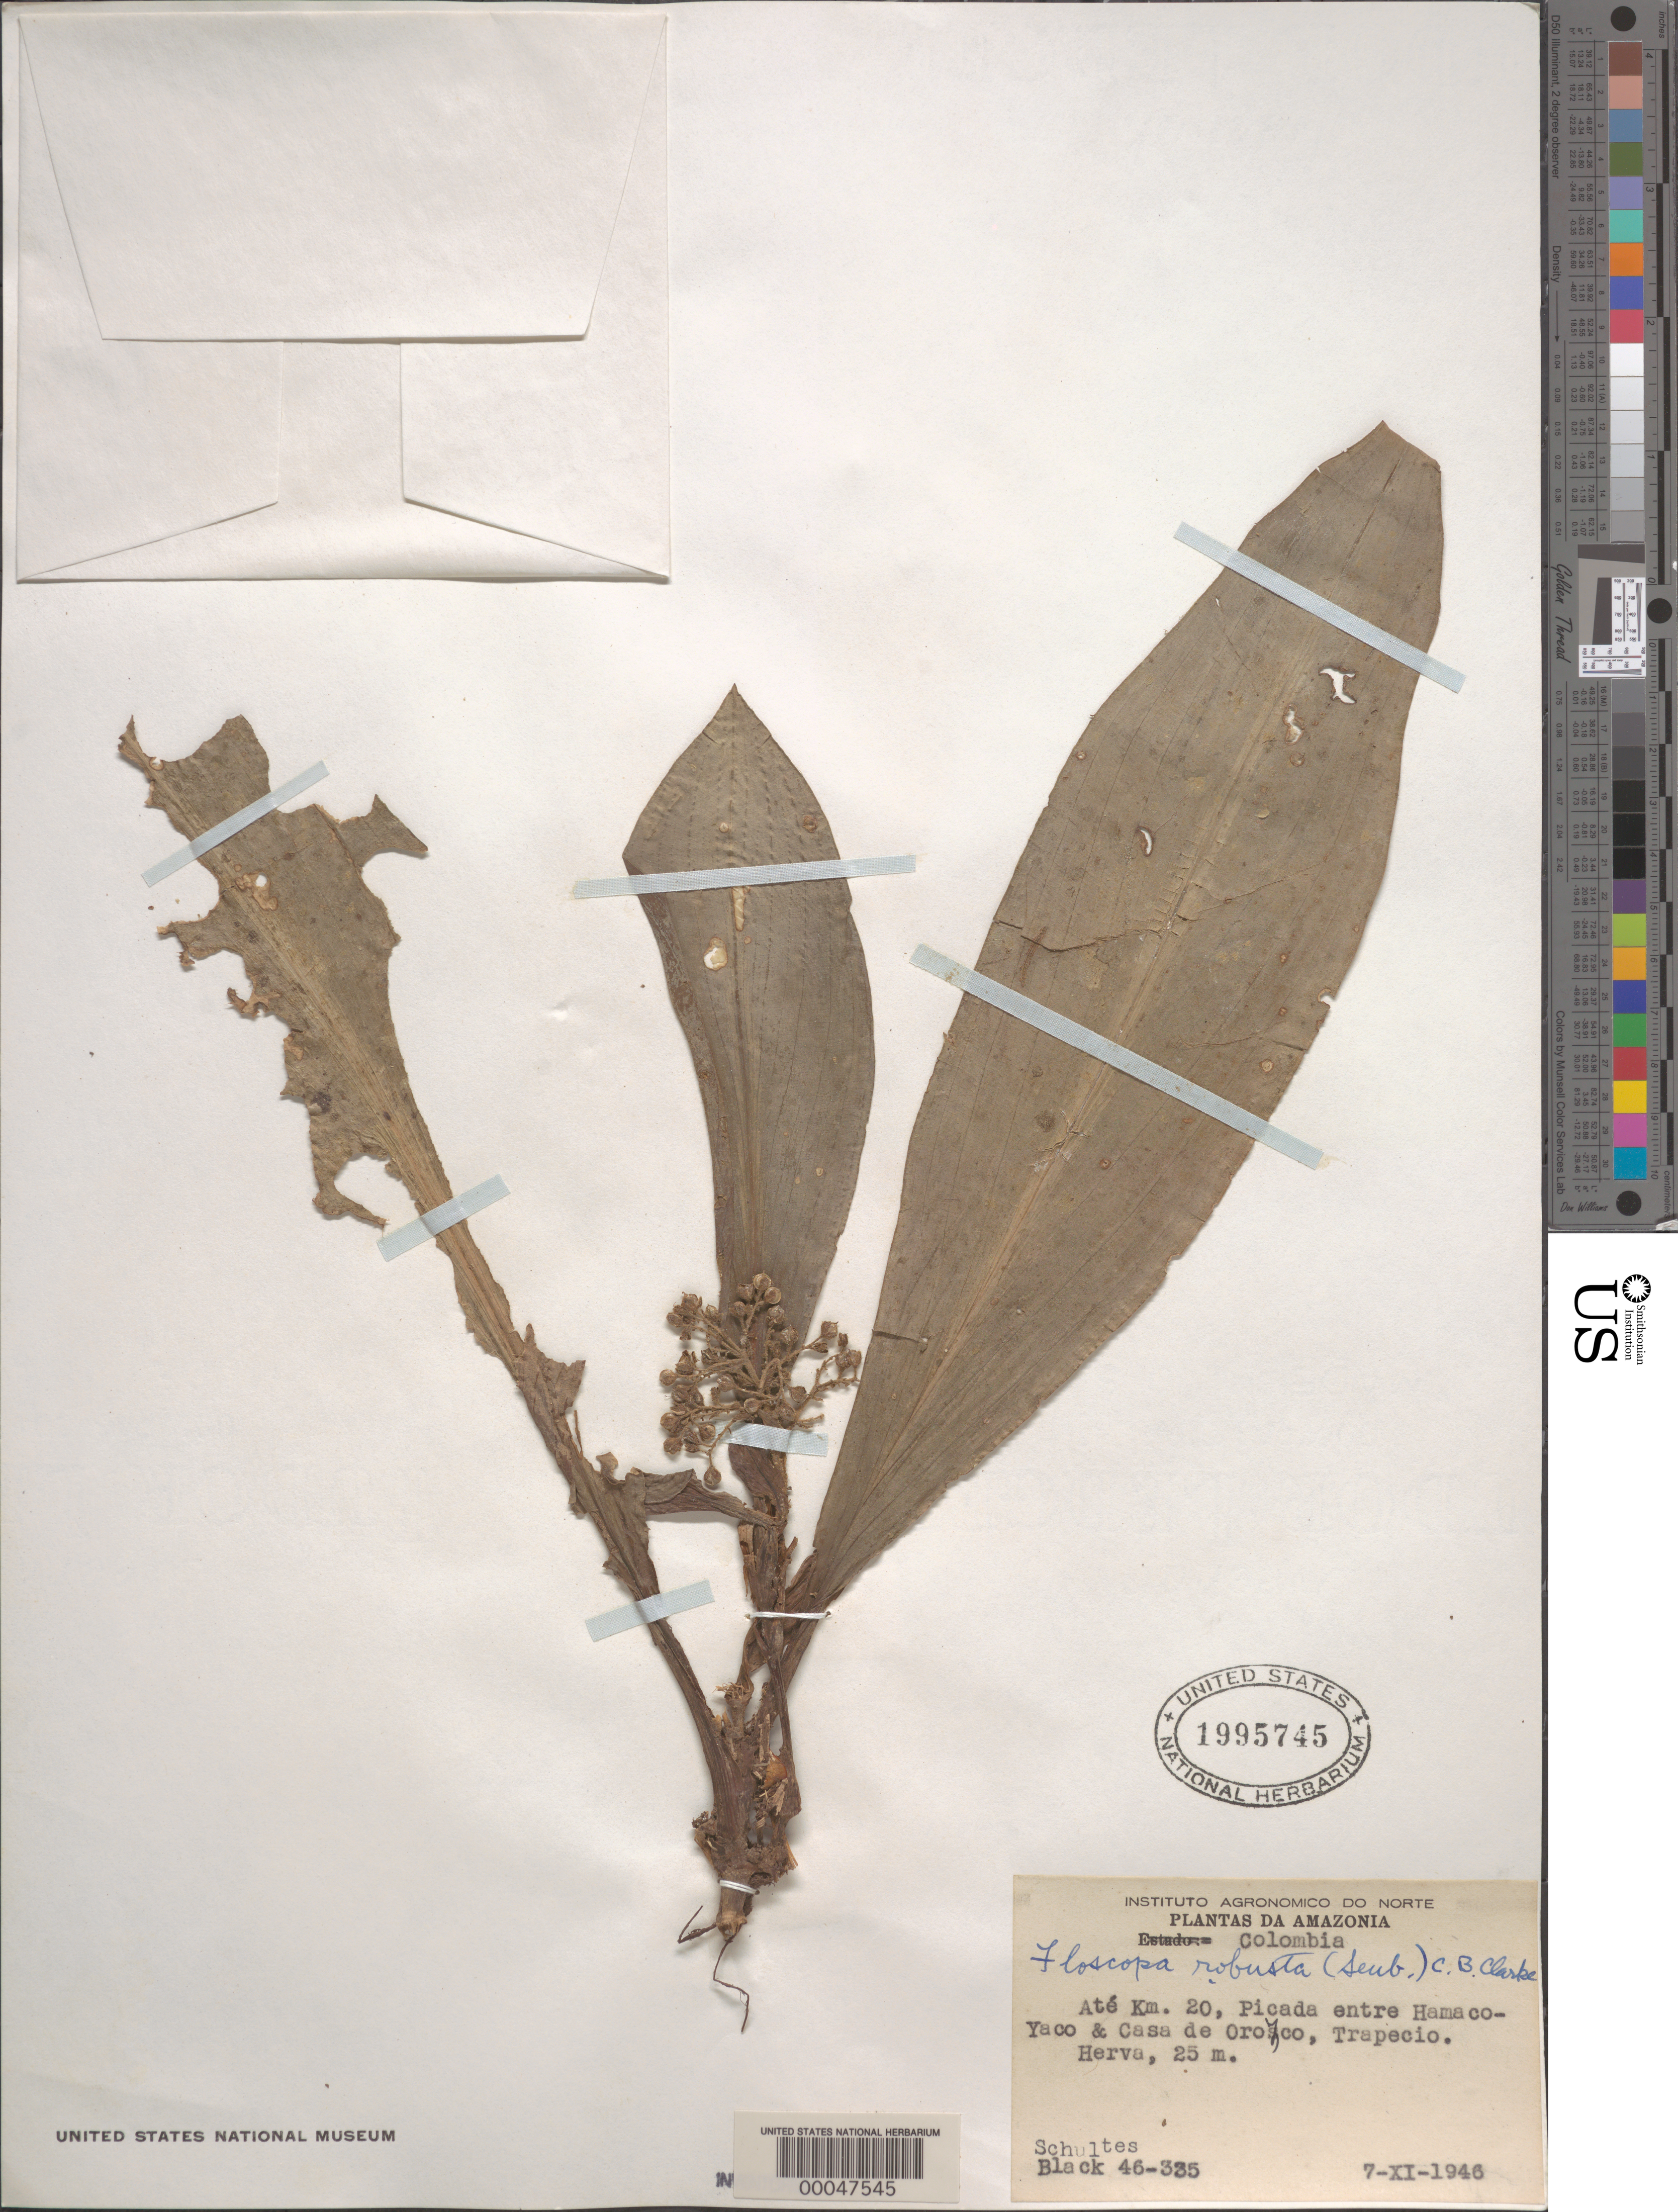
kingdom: Plantae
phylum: Tracheophyta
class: Liliopsida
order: Commelinales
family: Commelinaceae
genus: Floscopa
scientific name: Floscopa robusta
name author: (Seub.) C.B. Clarke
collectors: R. E. Schultes & G. A. Black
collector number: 46-325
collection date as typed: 07 Nov 1946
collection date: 1946-11-07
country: Colombia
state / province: Amazônas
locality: Trapecio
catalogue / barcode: US 1995745